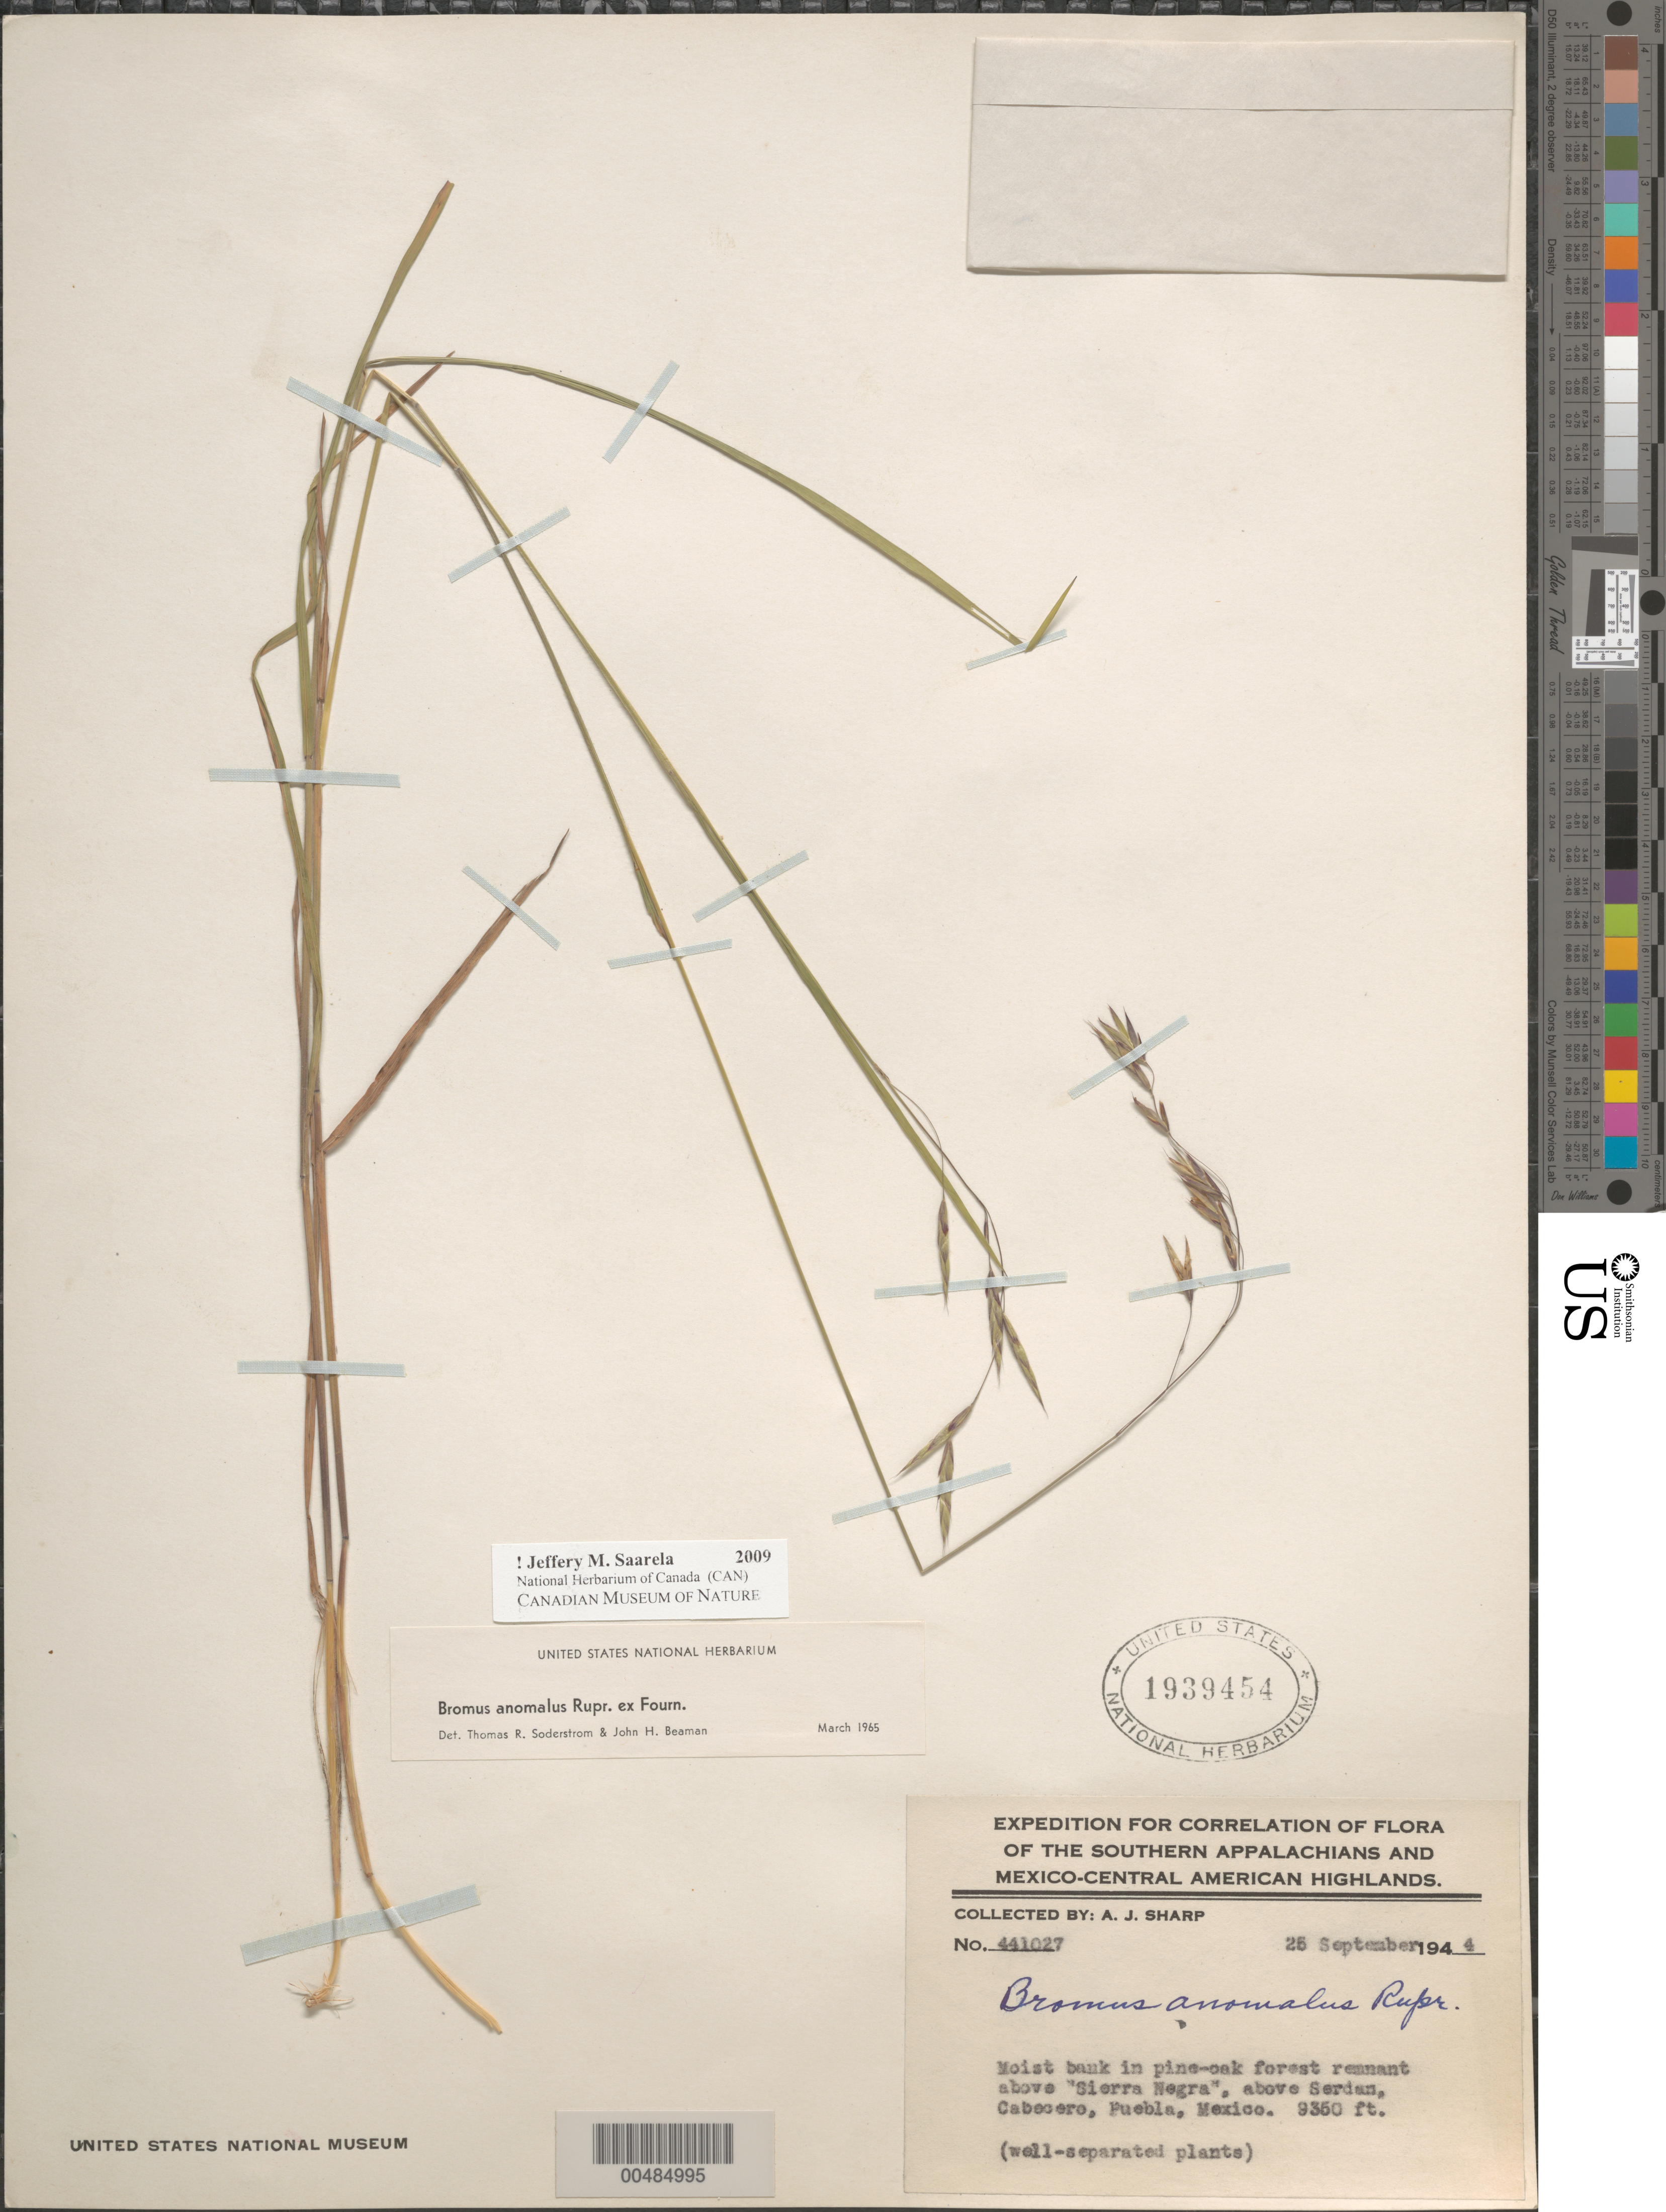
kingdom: Plantae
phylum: Tracheophyta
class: Liliopsida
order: Poales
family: Poaceae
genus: Bromus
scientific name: Bromus carinatus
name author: Hook. & Arn.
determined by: Soderstrom, T. R.; Beaman, J. H.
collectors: A. J. Sharp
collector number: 441027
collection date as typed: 25 Sep 1944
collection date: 1944-09-25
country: Mexico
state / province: Puebla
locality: Sierra Negra, above Serdan, Cabecero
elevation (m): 2850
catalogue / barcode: US 1939454